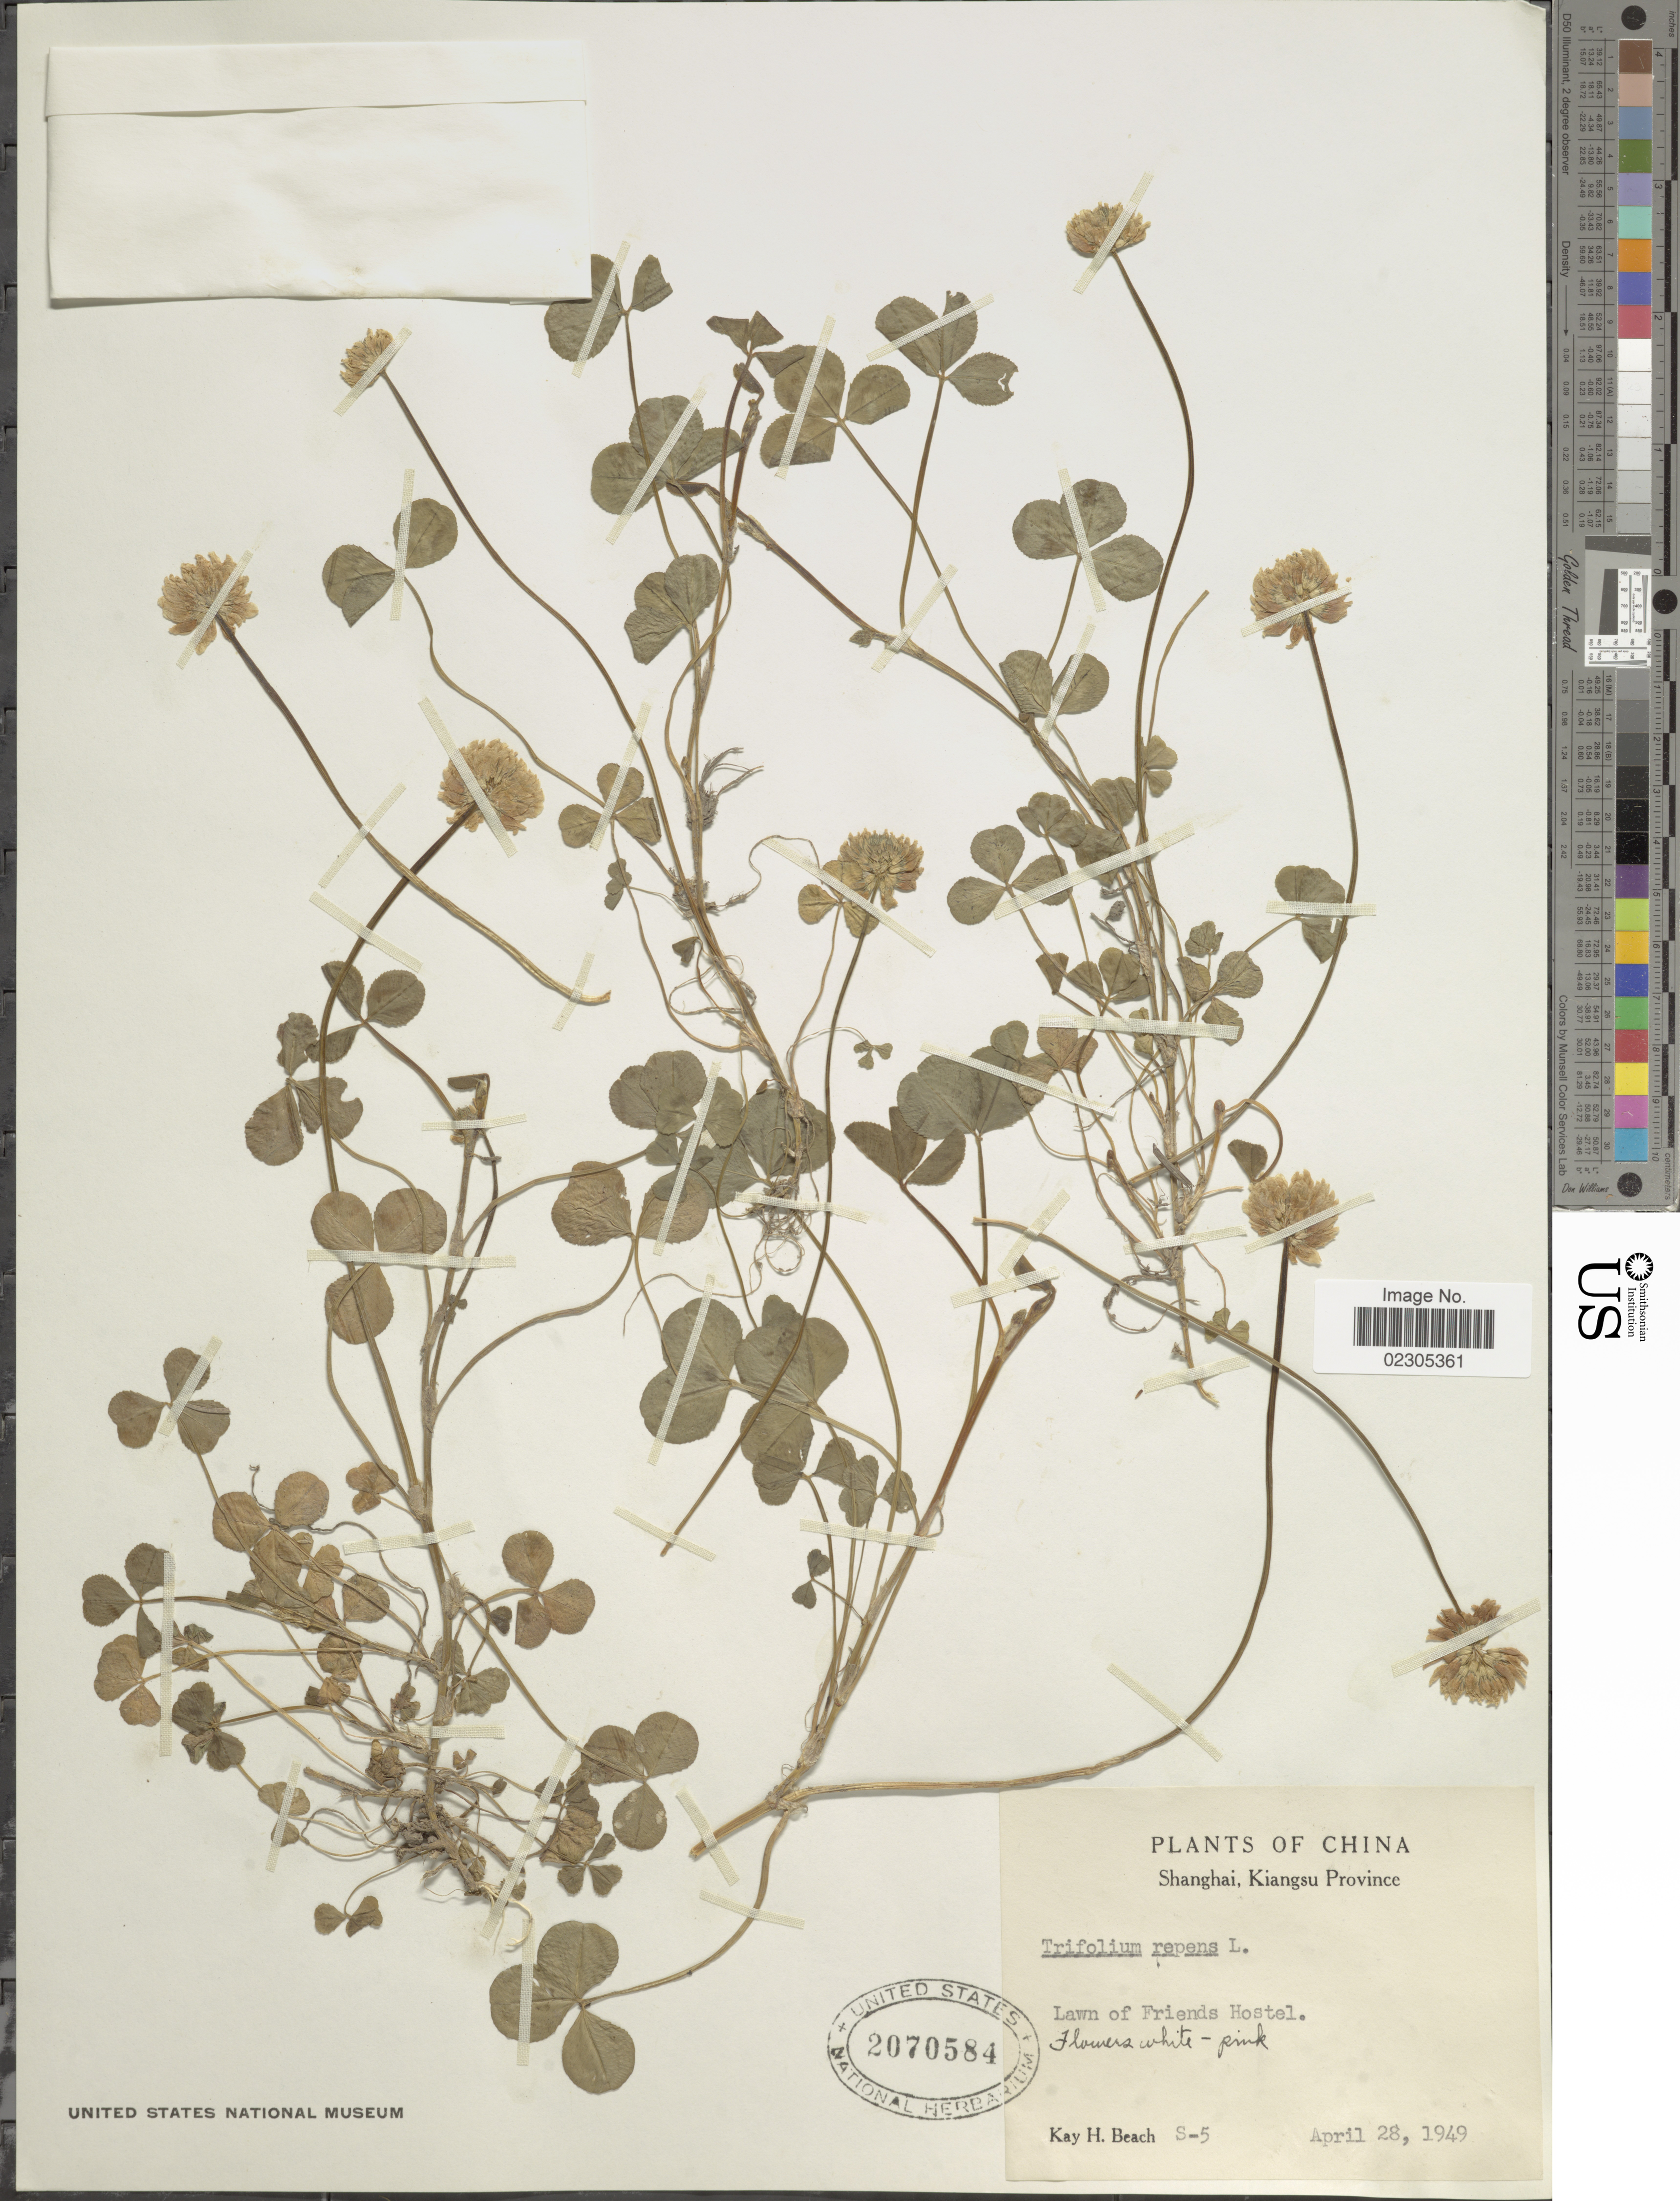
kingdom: Plantae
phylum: Tracheophyta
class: Magnoliopsida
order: Fabales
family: Fabaceae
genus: Trifolium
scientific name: Trifolium repens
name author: L.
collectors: K. H. Beach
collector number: S5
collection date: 1949-04-28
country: China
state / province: Jiangsu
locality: Shanghai, Kiangsu Province, Law of Friends Hostel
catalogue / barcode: US 2070584